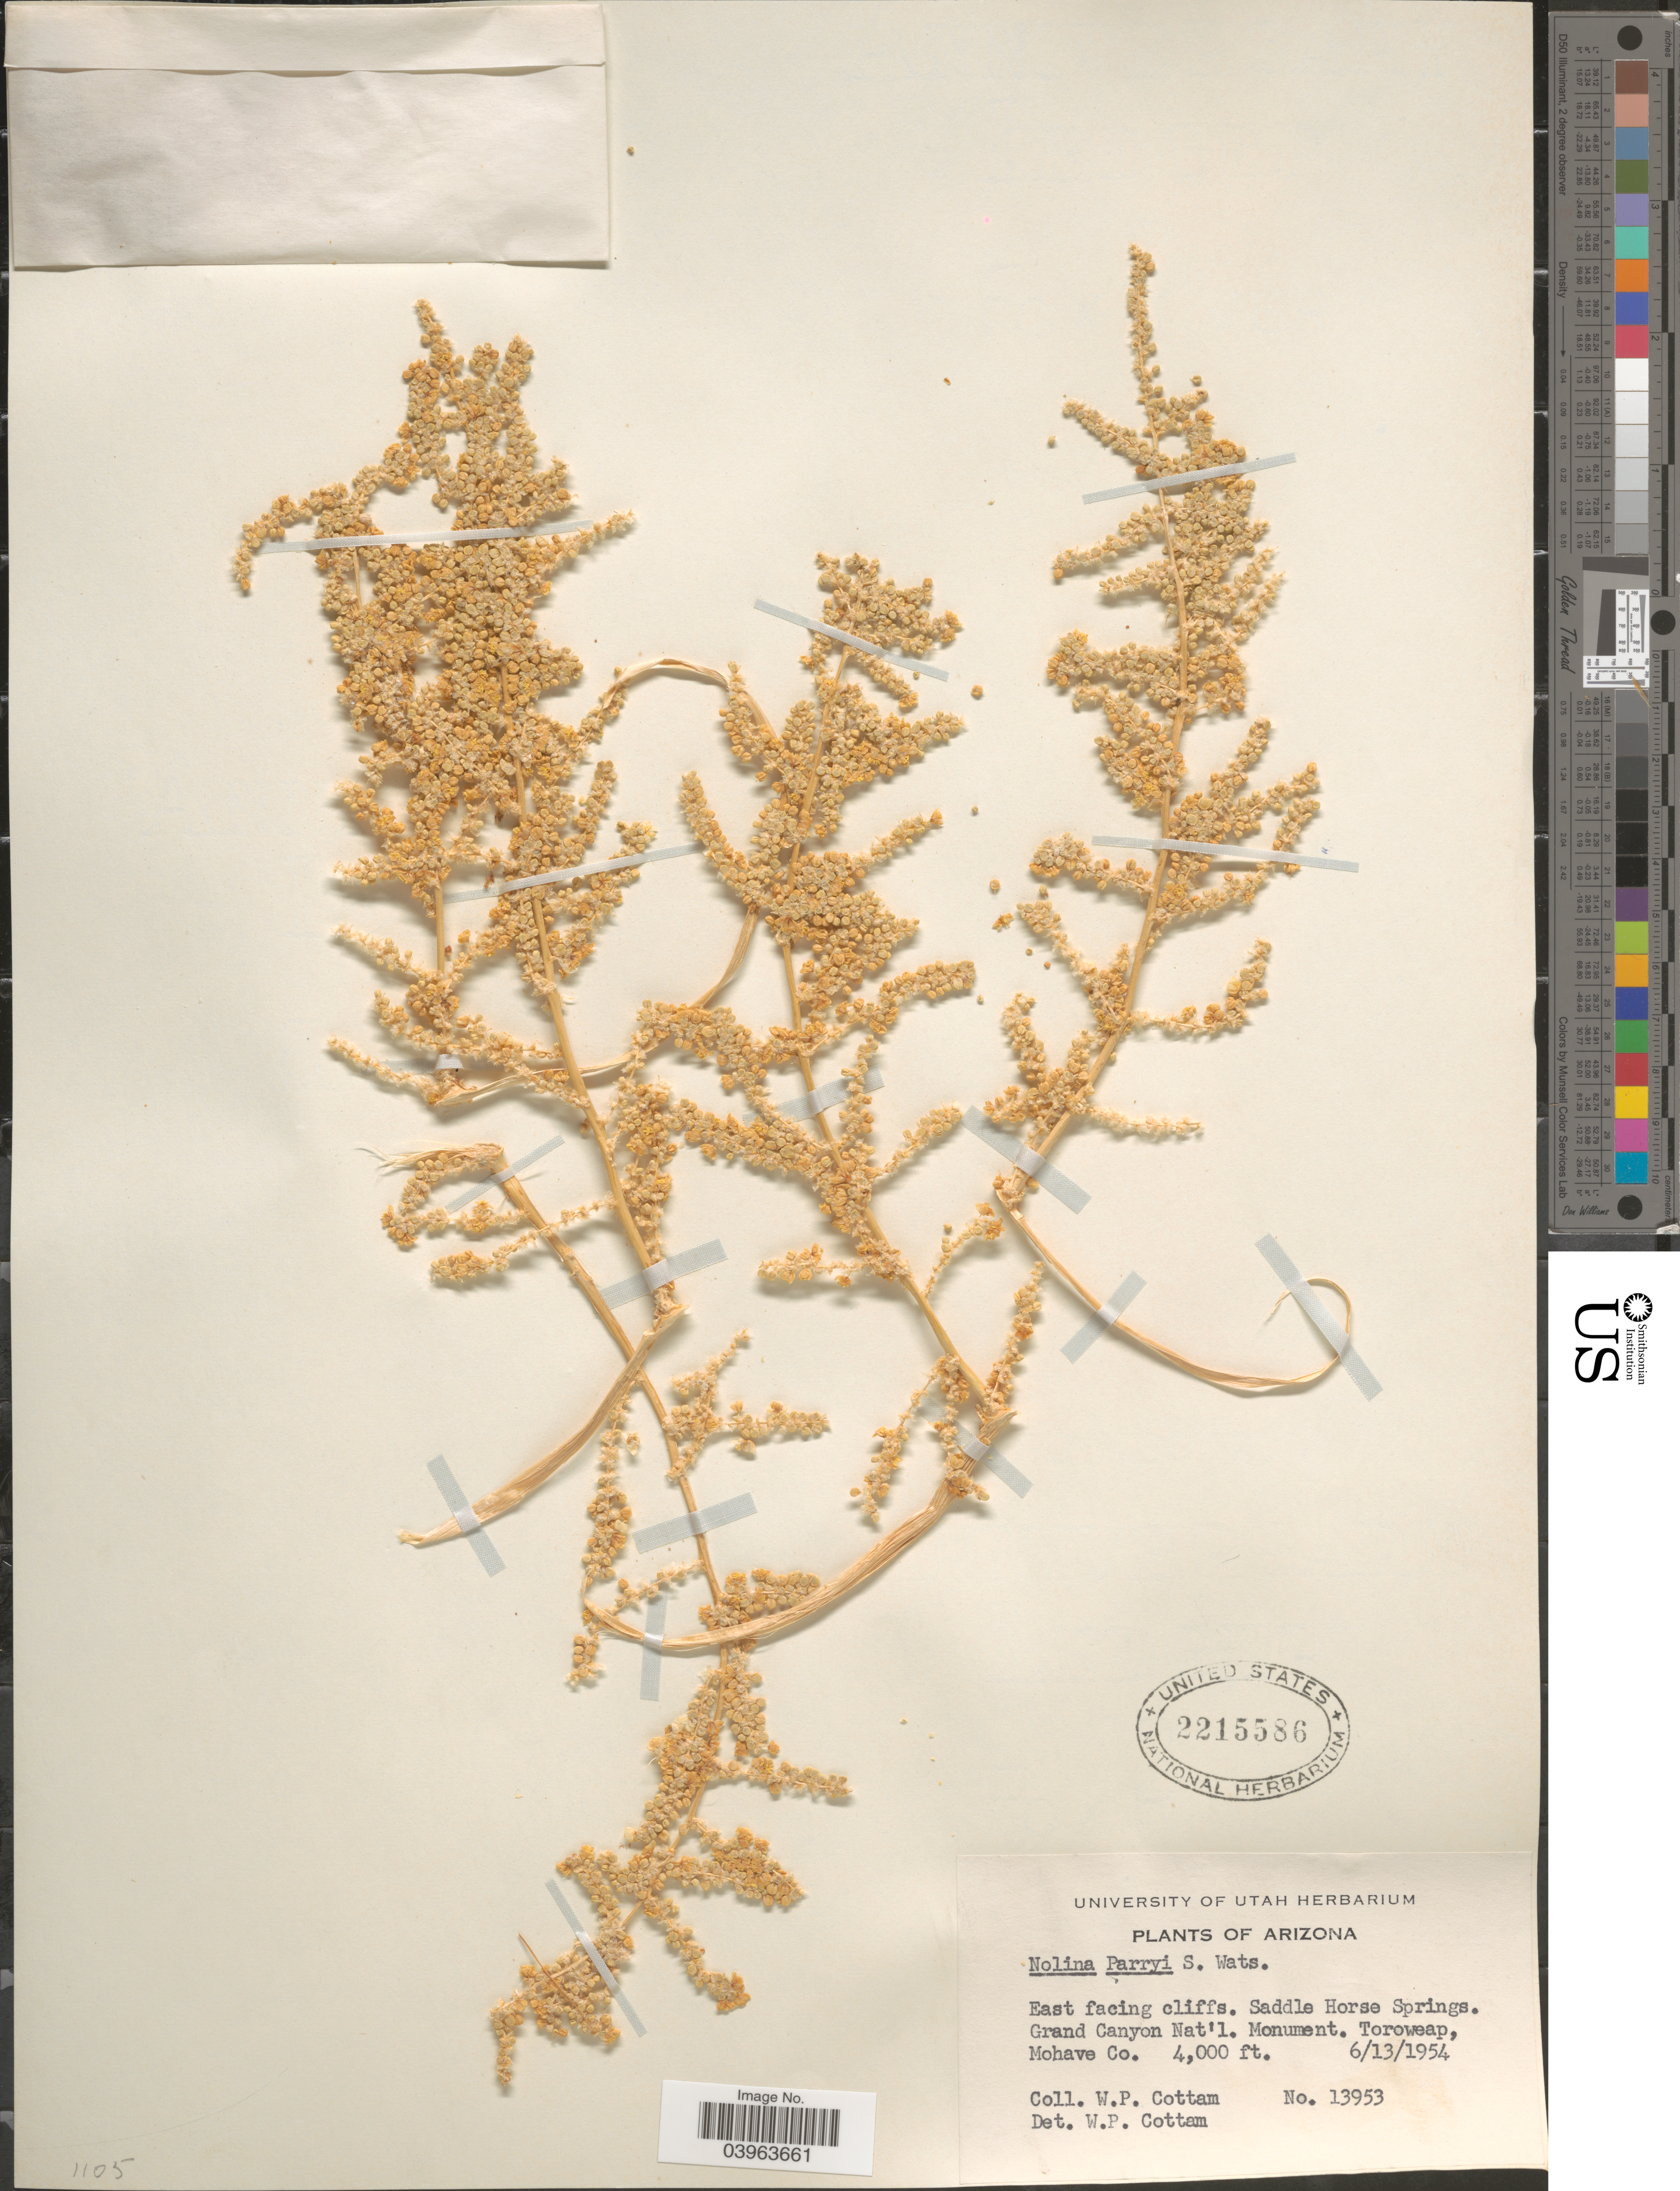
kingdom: Plantae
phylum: Tracheophyta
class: Liliopsida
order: Asparagales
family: Asparagaceae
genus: Nolina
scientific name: Nolina parryi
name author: S. Watson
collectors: W. Cottam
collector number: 13953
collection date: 1954-06-13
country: United States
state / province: Arizona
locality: East facing cliffs. Saddle Horse Springs. Grand Canyon Nat'l. Monument. Toroweap, Mohave Co.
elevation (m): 1219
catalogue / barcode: US 2215586